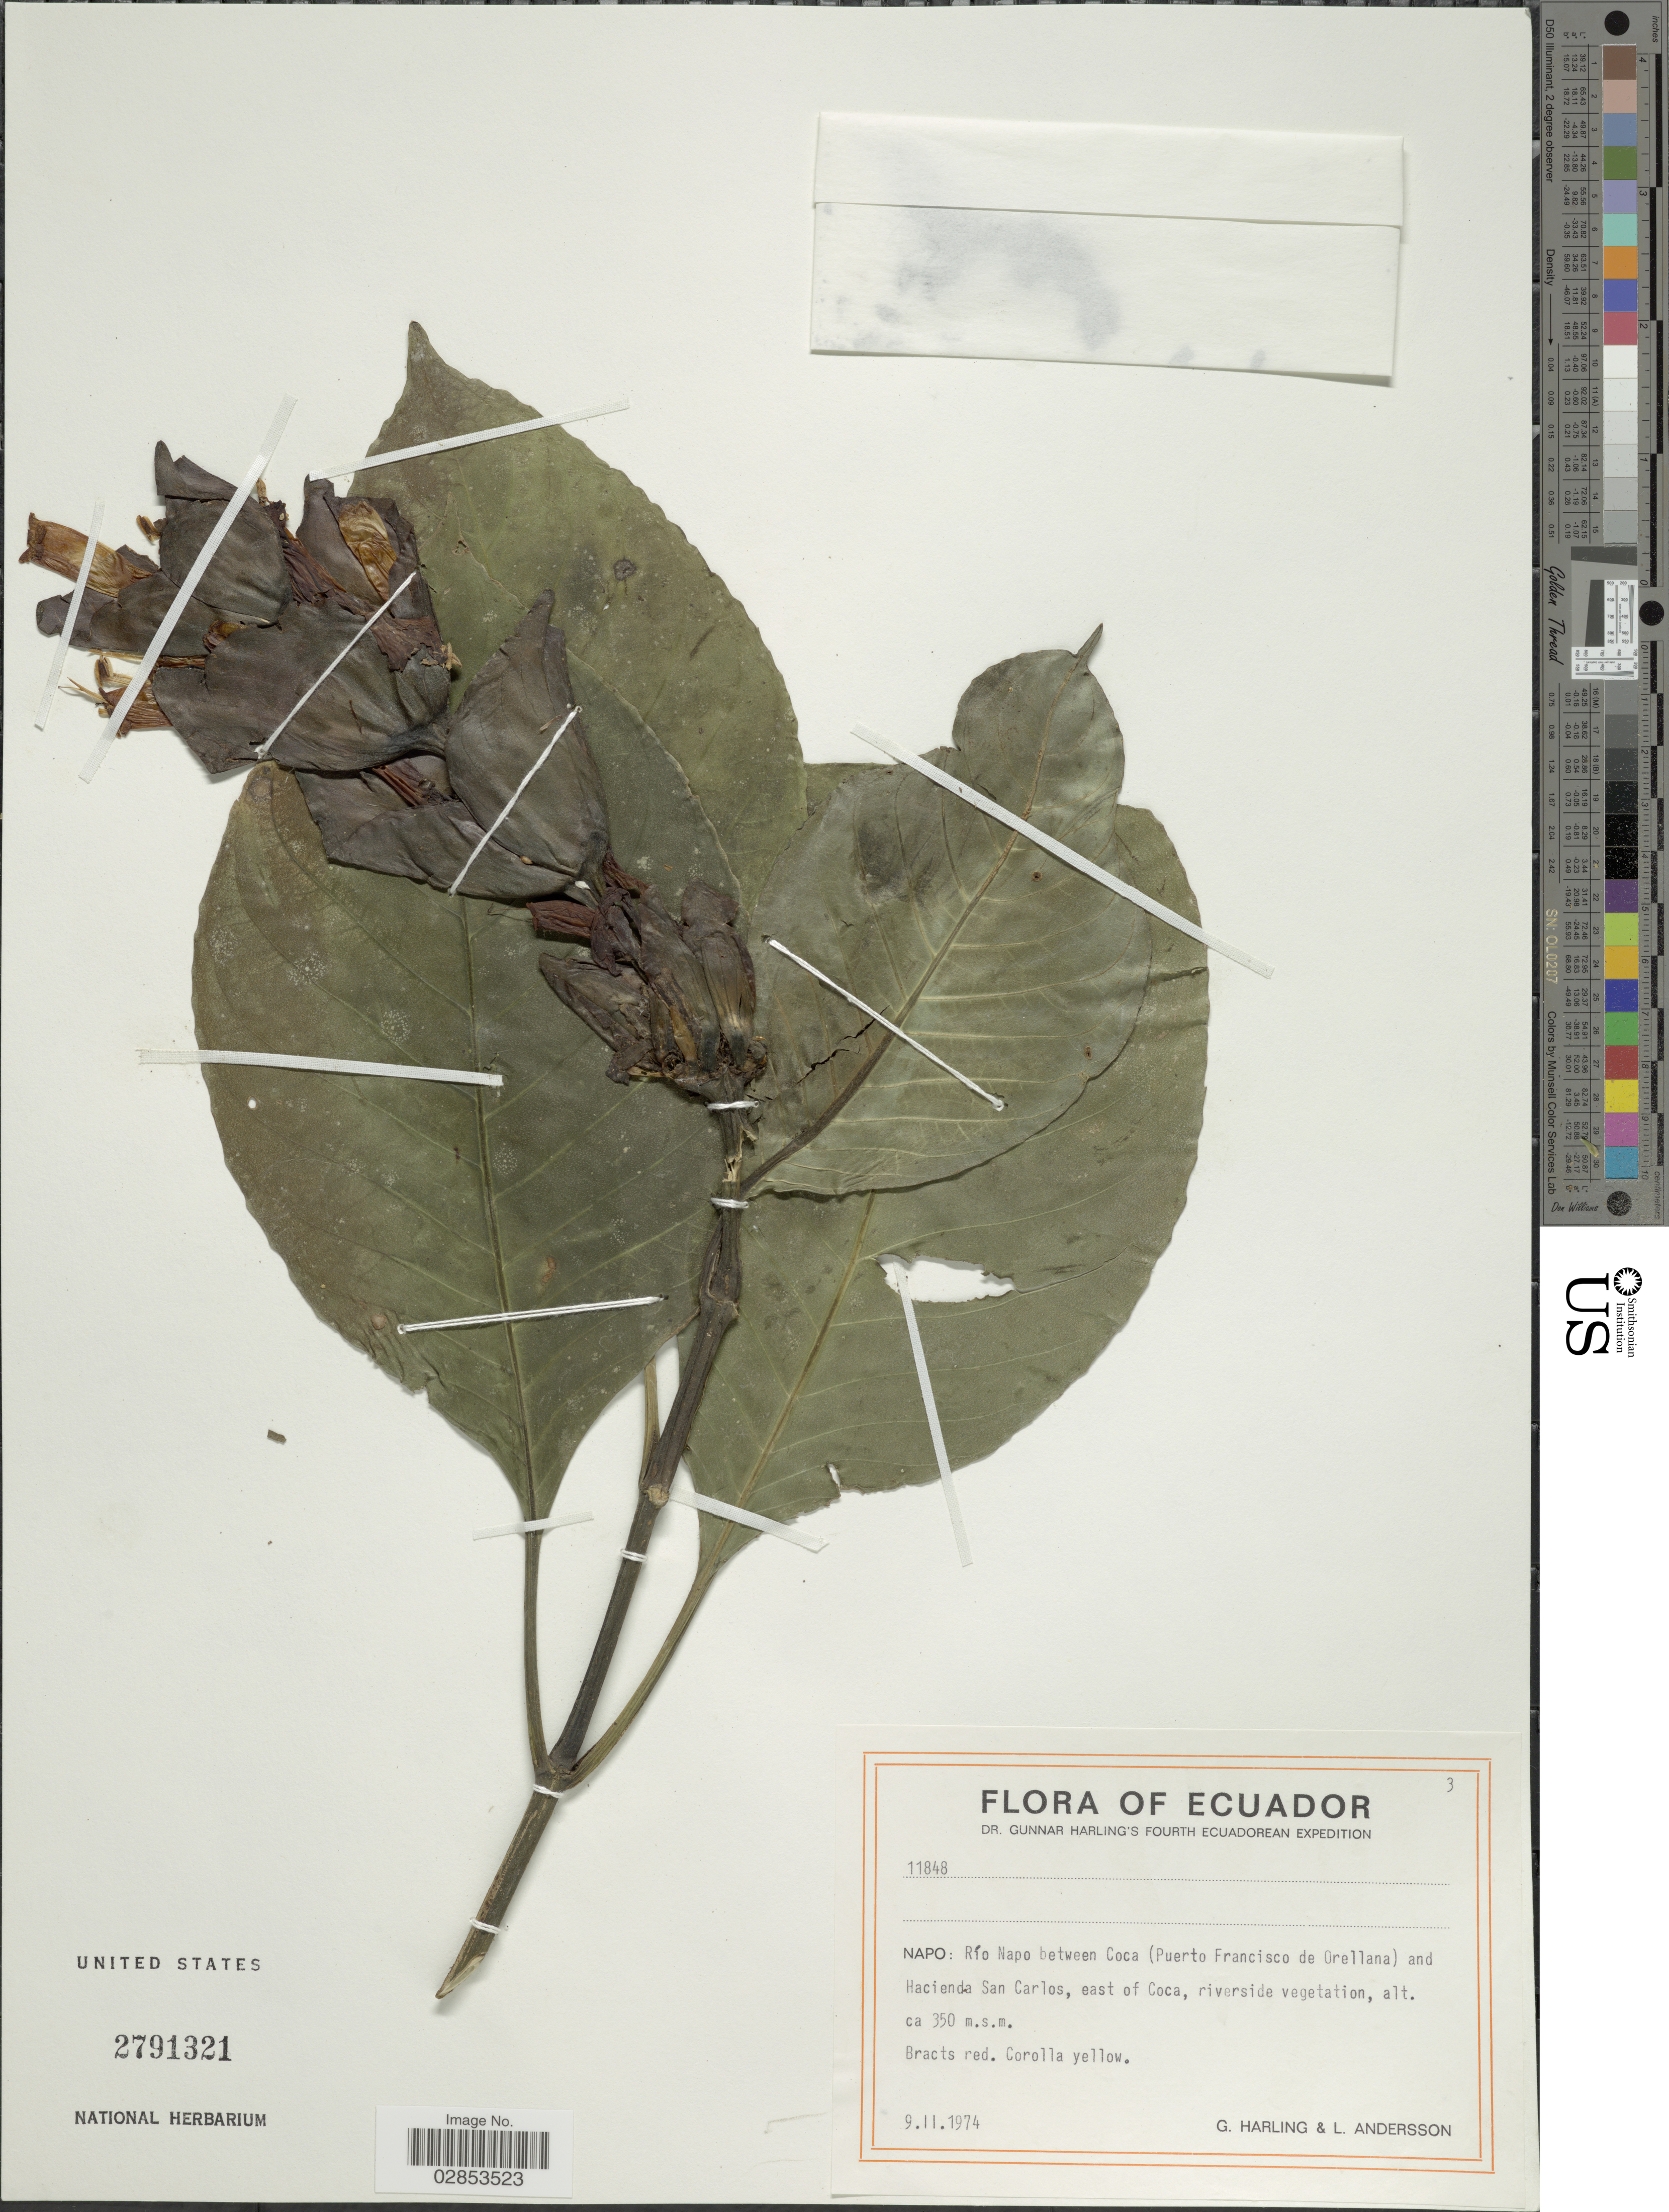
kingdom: Plantae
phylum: Tracheophyta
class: Magnoliopsida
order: Lamiales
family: Acanthaceae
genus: Sanchezia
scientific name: Sanchezia macrocnemis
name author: (Nees) Wassh.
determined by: Azevedo, Igor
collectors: G. Harling & L. Andersson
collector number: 11848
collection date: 1974-02-09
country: Ecuador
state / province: Napo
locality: Río Napo between Coca (Puerto Francisco del Orellana) and Hacienda San Carlos, east of Coca, riverside vegetation.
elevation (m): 350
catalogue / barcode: US 2791321